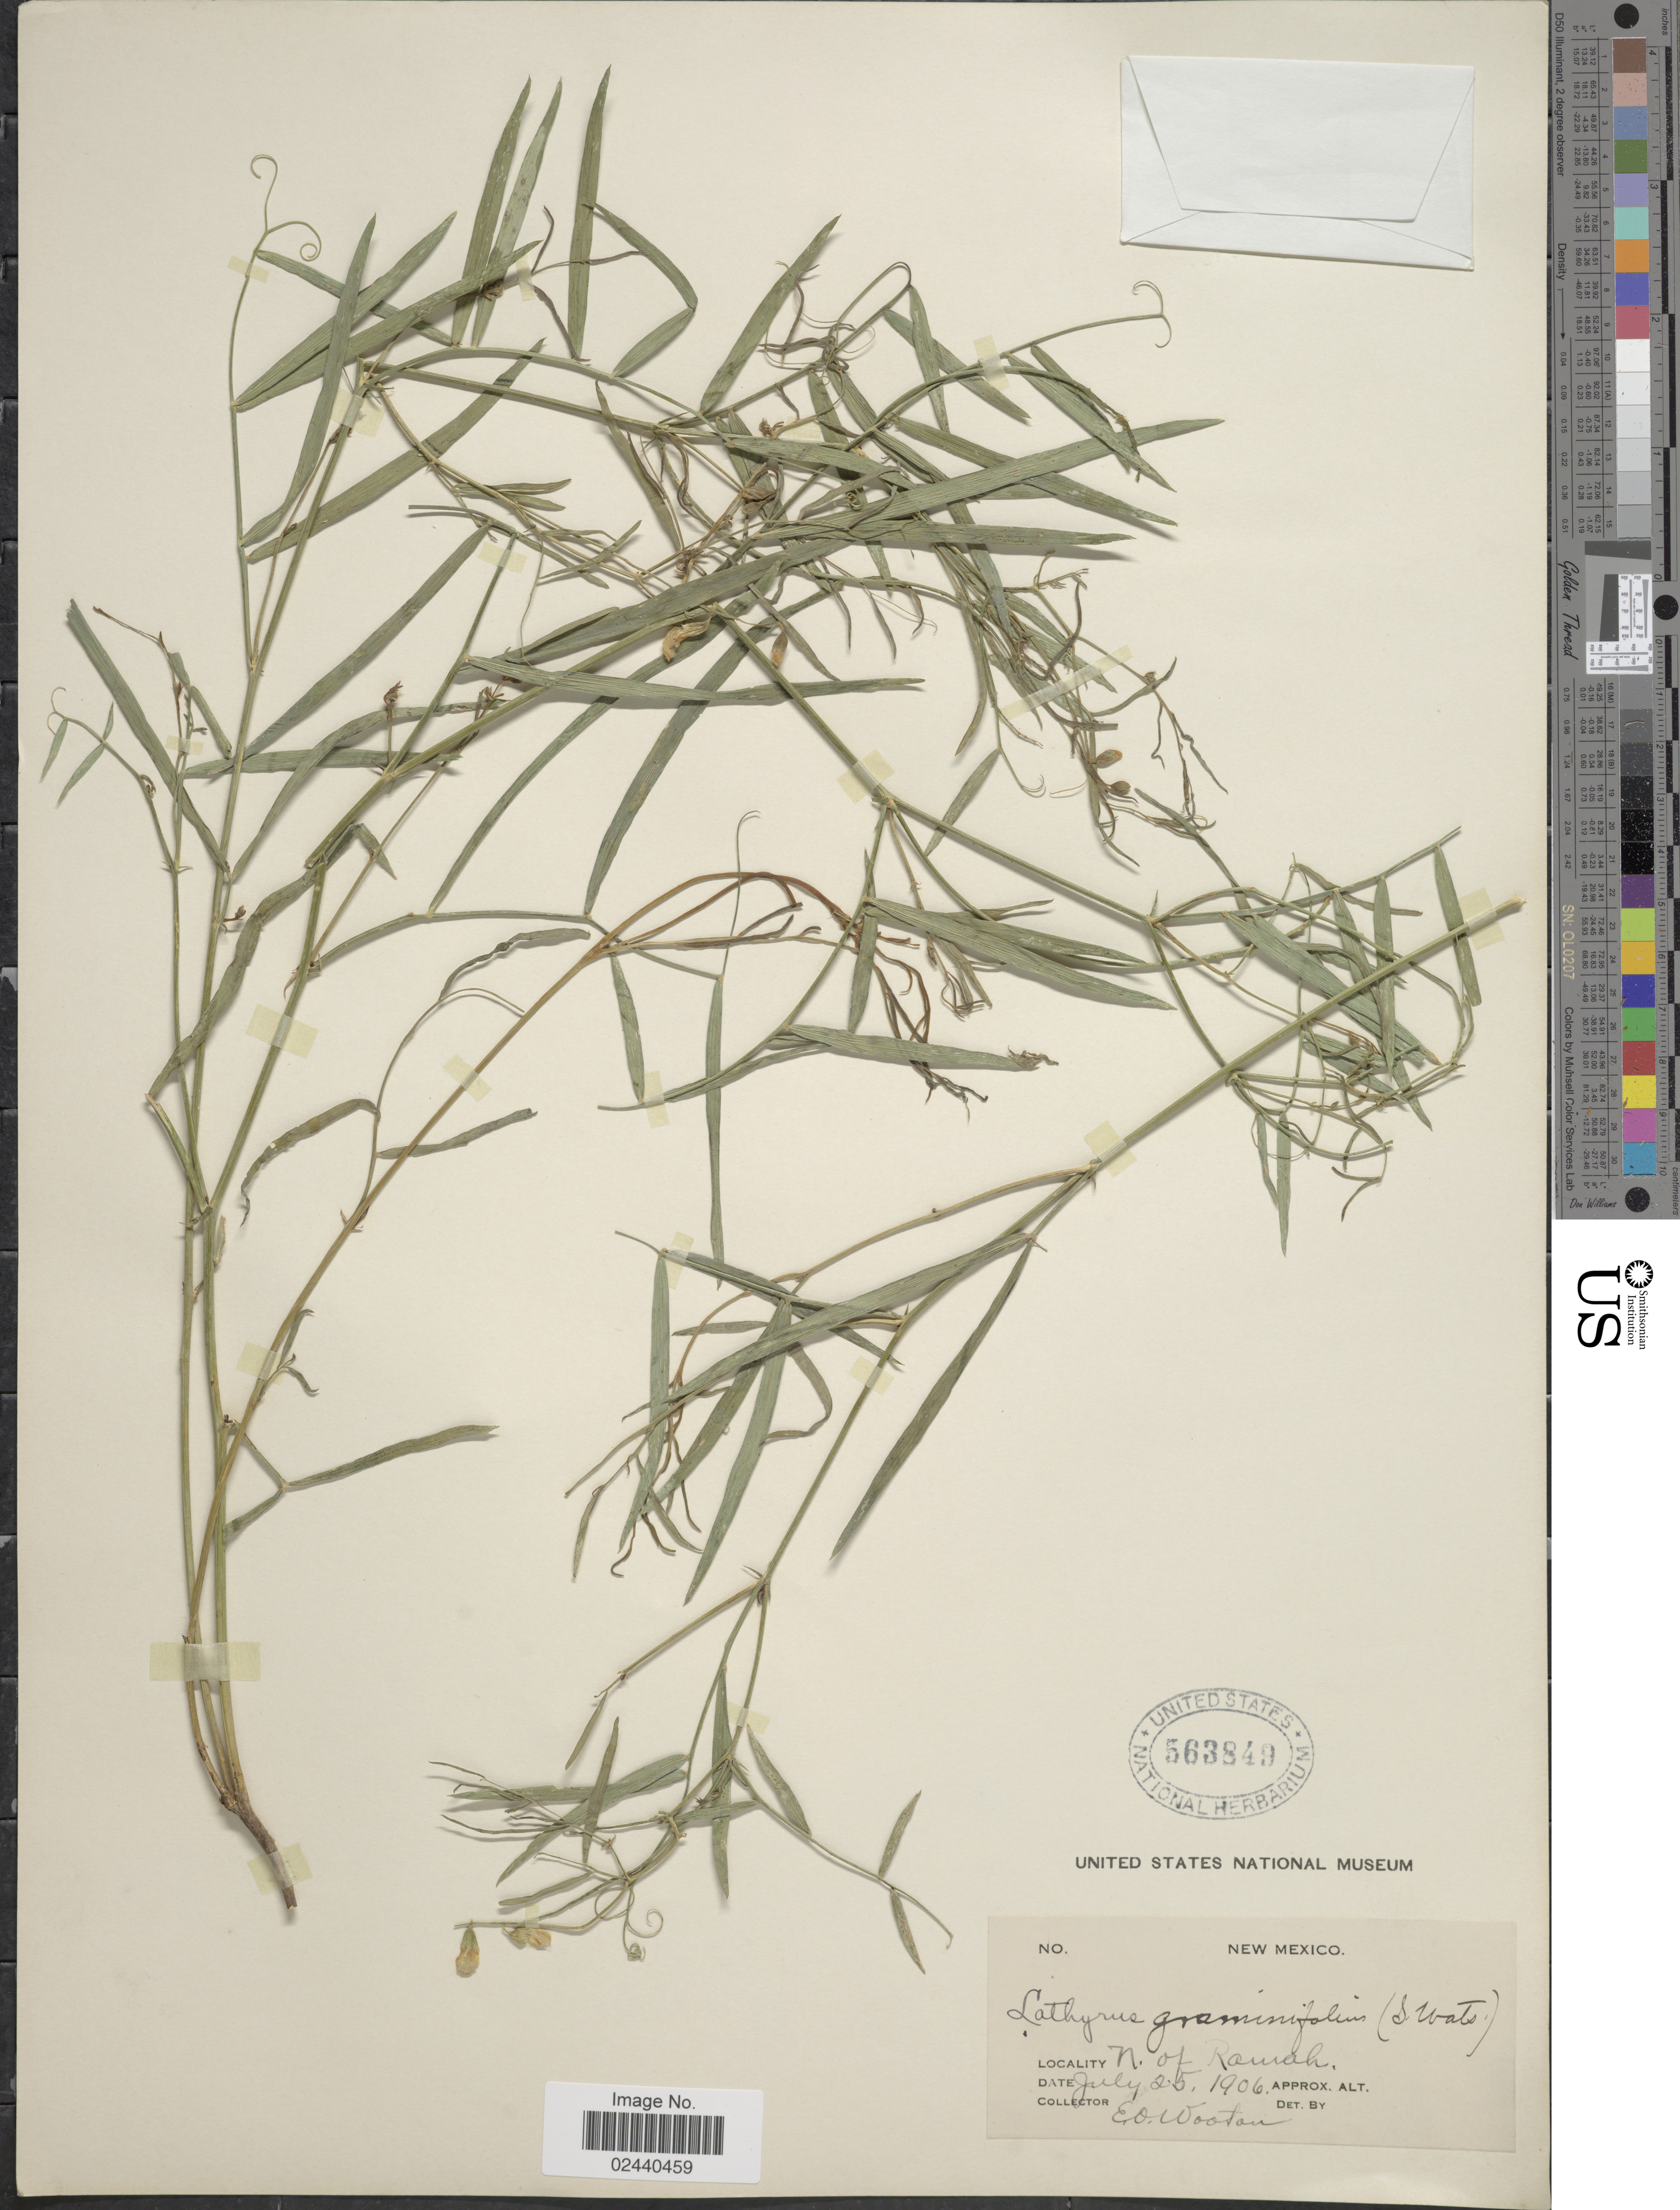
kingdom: Plantae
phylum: Tracheophyta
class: Magnoliopsida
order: Fabales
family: Fabaceae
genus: Lathyrus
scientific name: Lathyrus graminifolius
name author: (S. Watson) T.G. White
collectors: E. O. Wooton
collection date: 1906-07-25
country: United States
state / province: New Mexico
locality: N. of Ramah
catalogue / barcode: US 563849